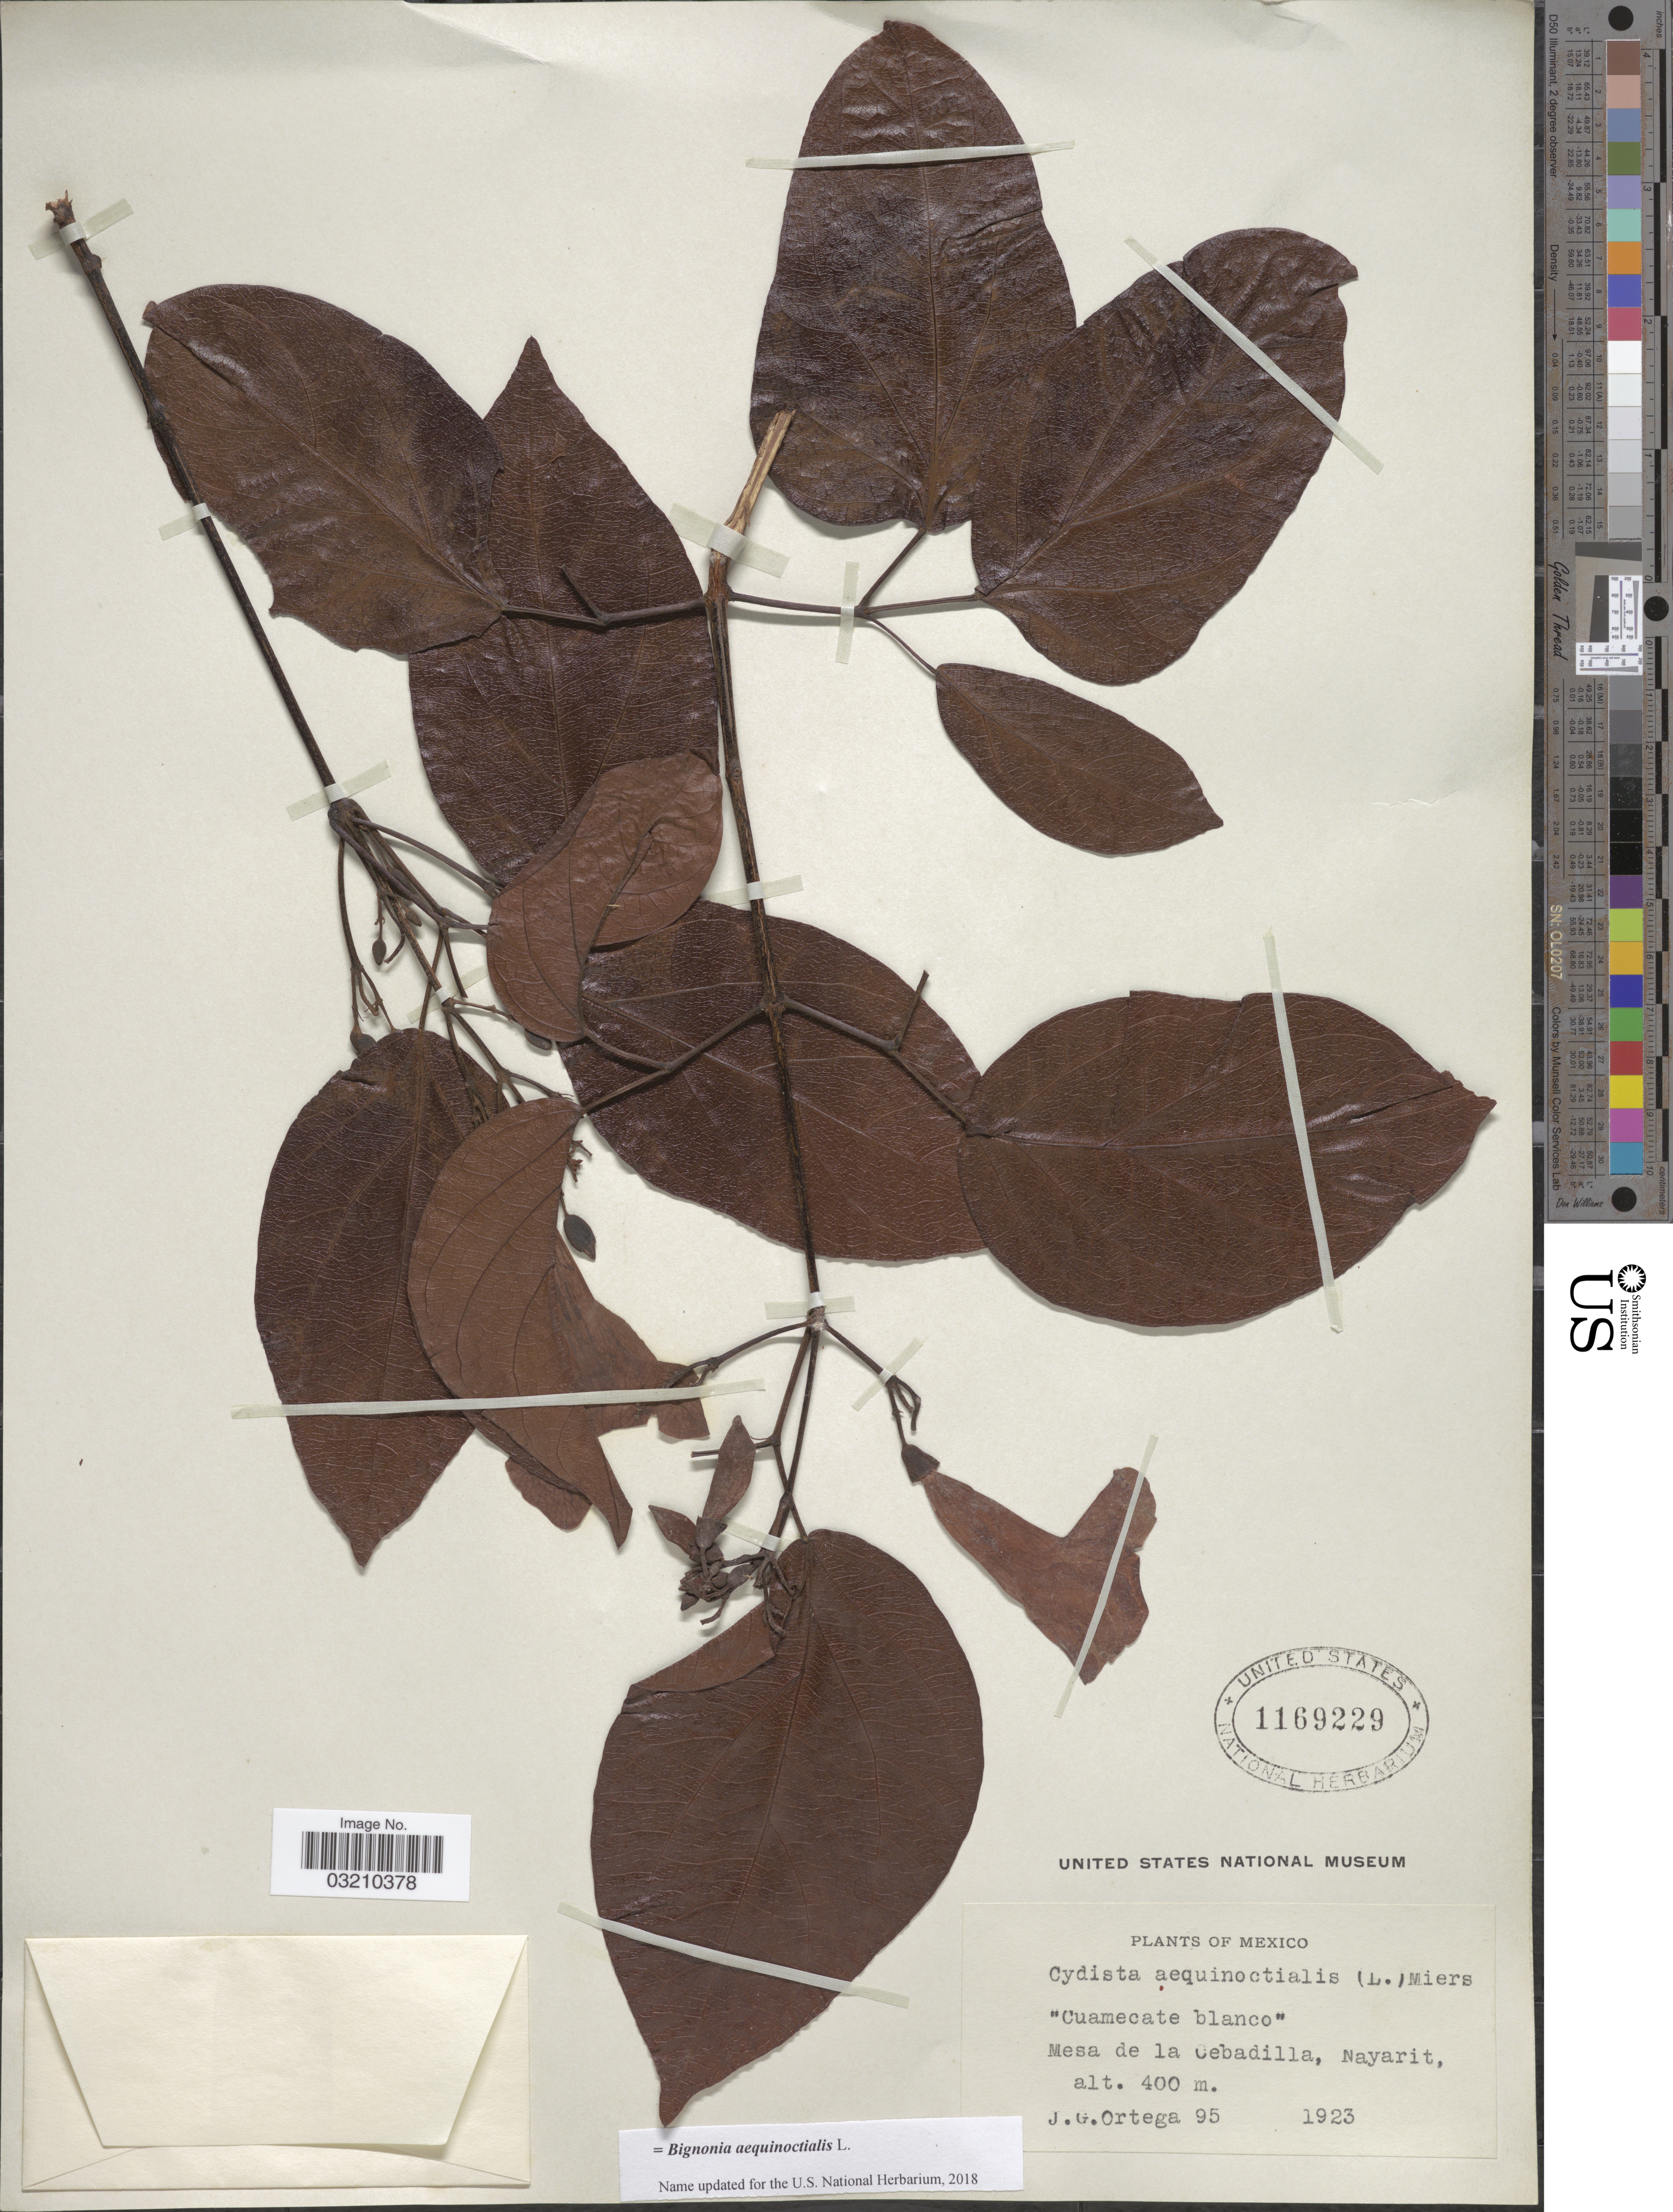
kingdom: Plantae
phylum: Tracheophyta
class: Magnoliopsida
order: Lamiales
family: Bignoniaceae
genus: Bignonia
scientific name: Bignonia aequinoctialis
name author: L.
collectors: J. Ortega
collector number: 95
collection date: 1923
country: Mexico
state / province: Nayarit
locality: Mesa de la Cebadilla.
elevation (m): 400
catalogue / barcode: US 1169229